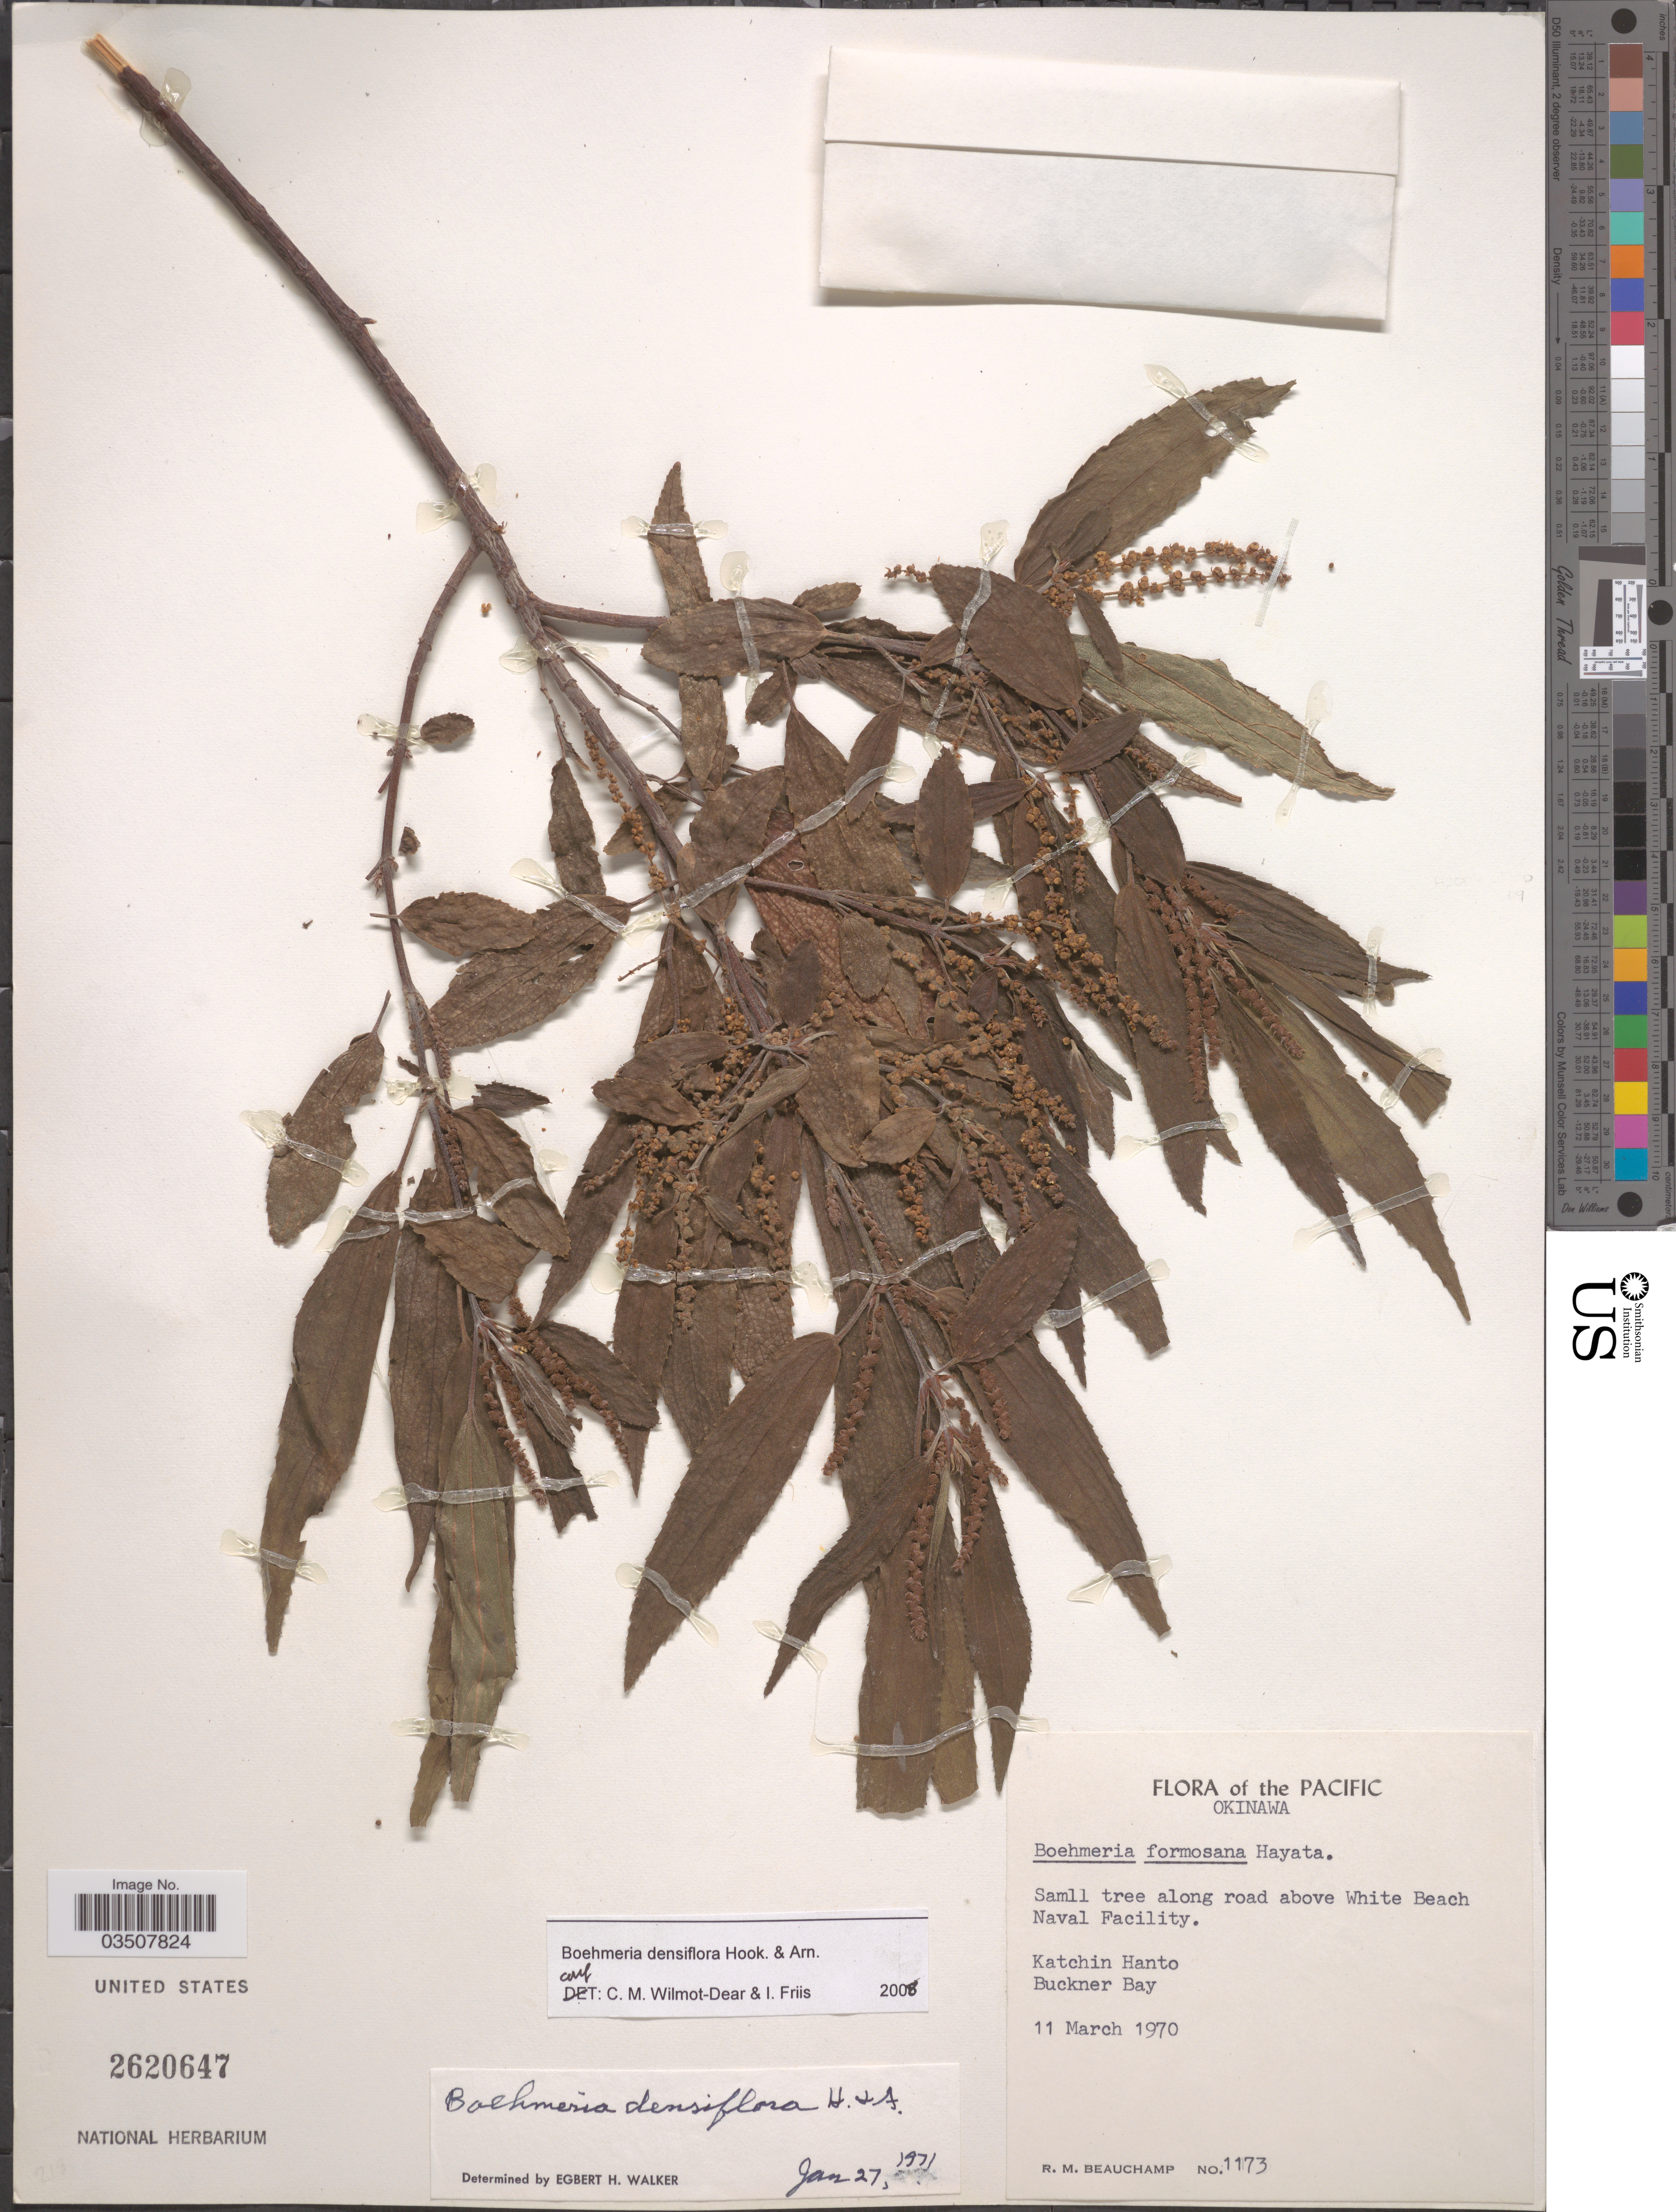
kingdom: Plantae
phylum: Tracheophyta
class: Magnoliopsida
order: Rosales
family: Urticaceae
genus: Boehmeria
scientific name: Boehmeria densiflora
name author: Hook. & Arn.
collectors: R. Beauchamp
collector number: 1173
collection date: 1970-03-11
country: Japan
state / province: Okinawa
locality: Small tree along road above White Beach Naval Facility. Katchin Hanto. Buckner Bay.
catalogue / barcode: US 2620647